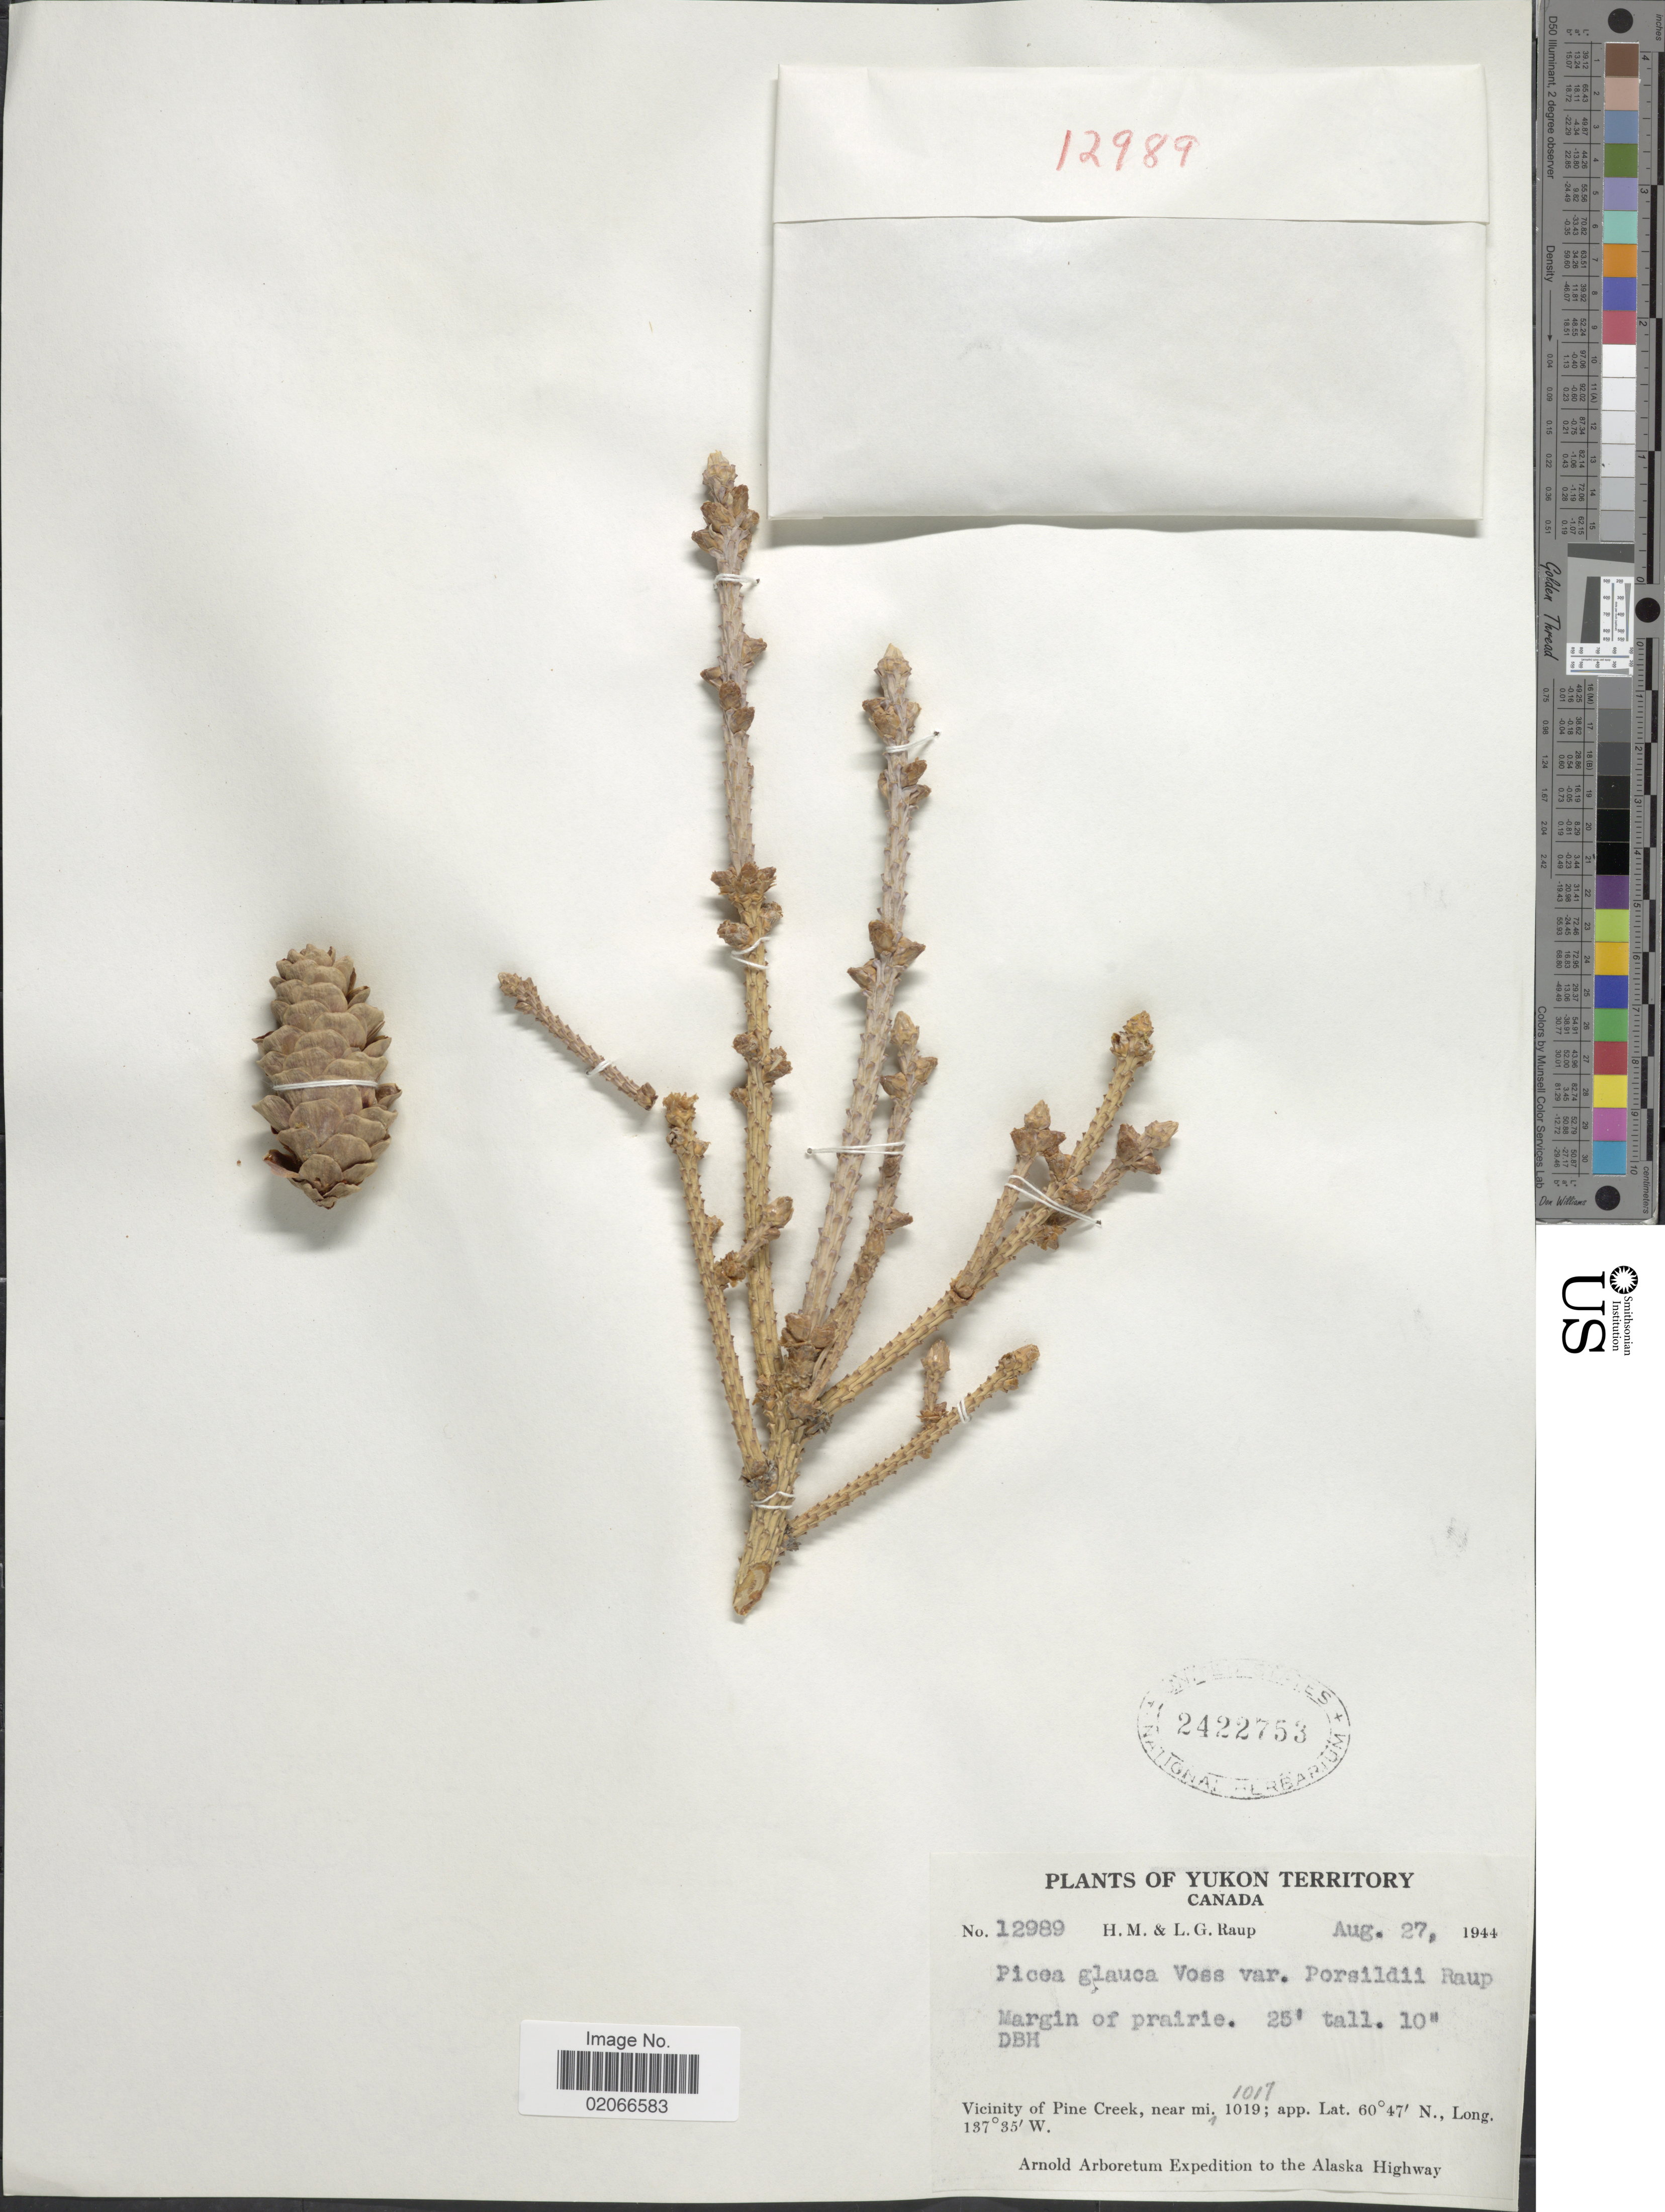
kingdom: Plantae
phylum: Tracheophyta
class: Pinopsida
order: Pinales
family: Pinaceae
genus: Picea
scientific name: Picea glauca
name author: (Moench) Voss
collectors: H. Raup & L. Raup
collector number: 12989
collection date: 1944-08-27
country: Canada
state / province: Yukon Territory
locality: Margin of prairie, vicinity of Pine Creek, near mi. 1017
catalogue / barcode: US 2422753